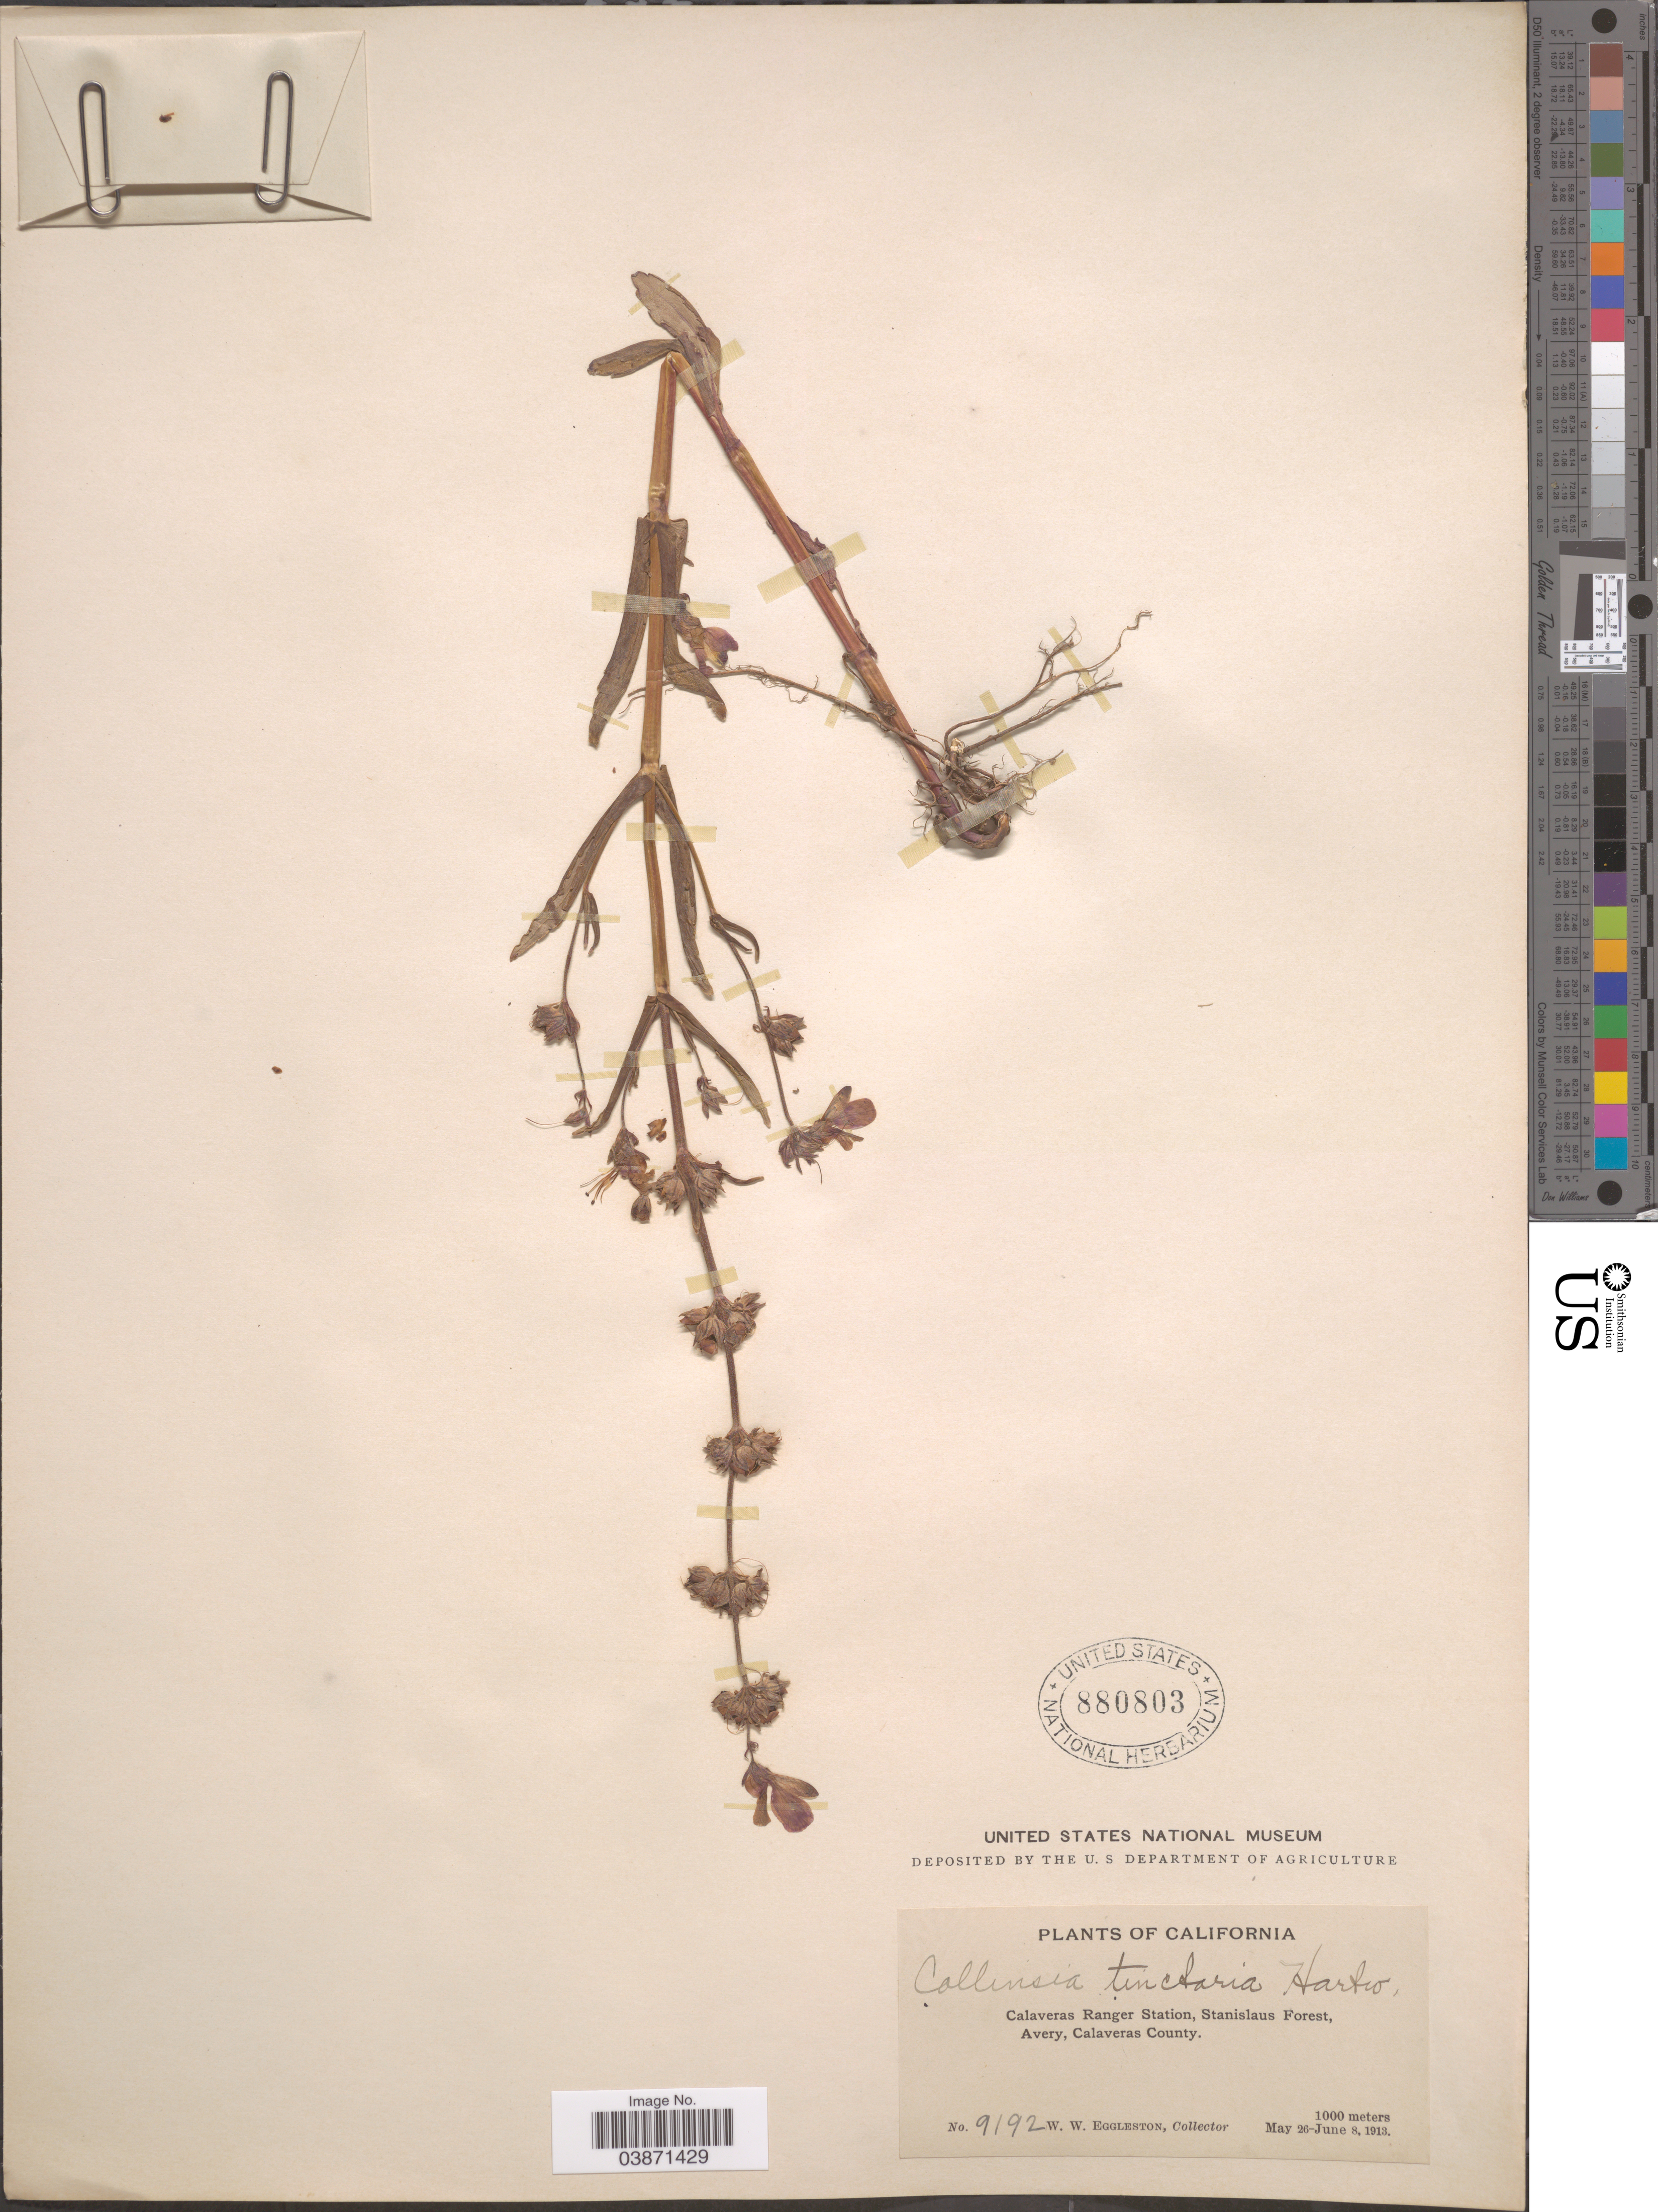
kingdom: Plantae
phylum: Tracheophyta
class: Magnoliopsida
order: Lamiales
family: Plantaginaceae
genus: Collinsia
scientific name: Collinsia tinctoria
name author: Hartw. ex Benth.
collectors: W. W. Eggleston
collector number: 9192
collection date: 1913-05-26/1913-06-08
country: United States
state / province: California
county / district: Calaveras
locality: Calaveras Ranger Station, Stanislaus Forest, Avery, Calaveras County.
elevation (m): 1000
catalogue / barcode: US 880803